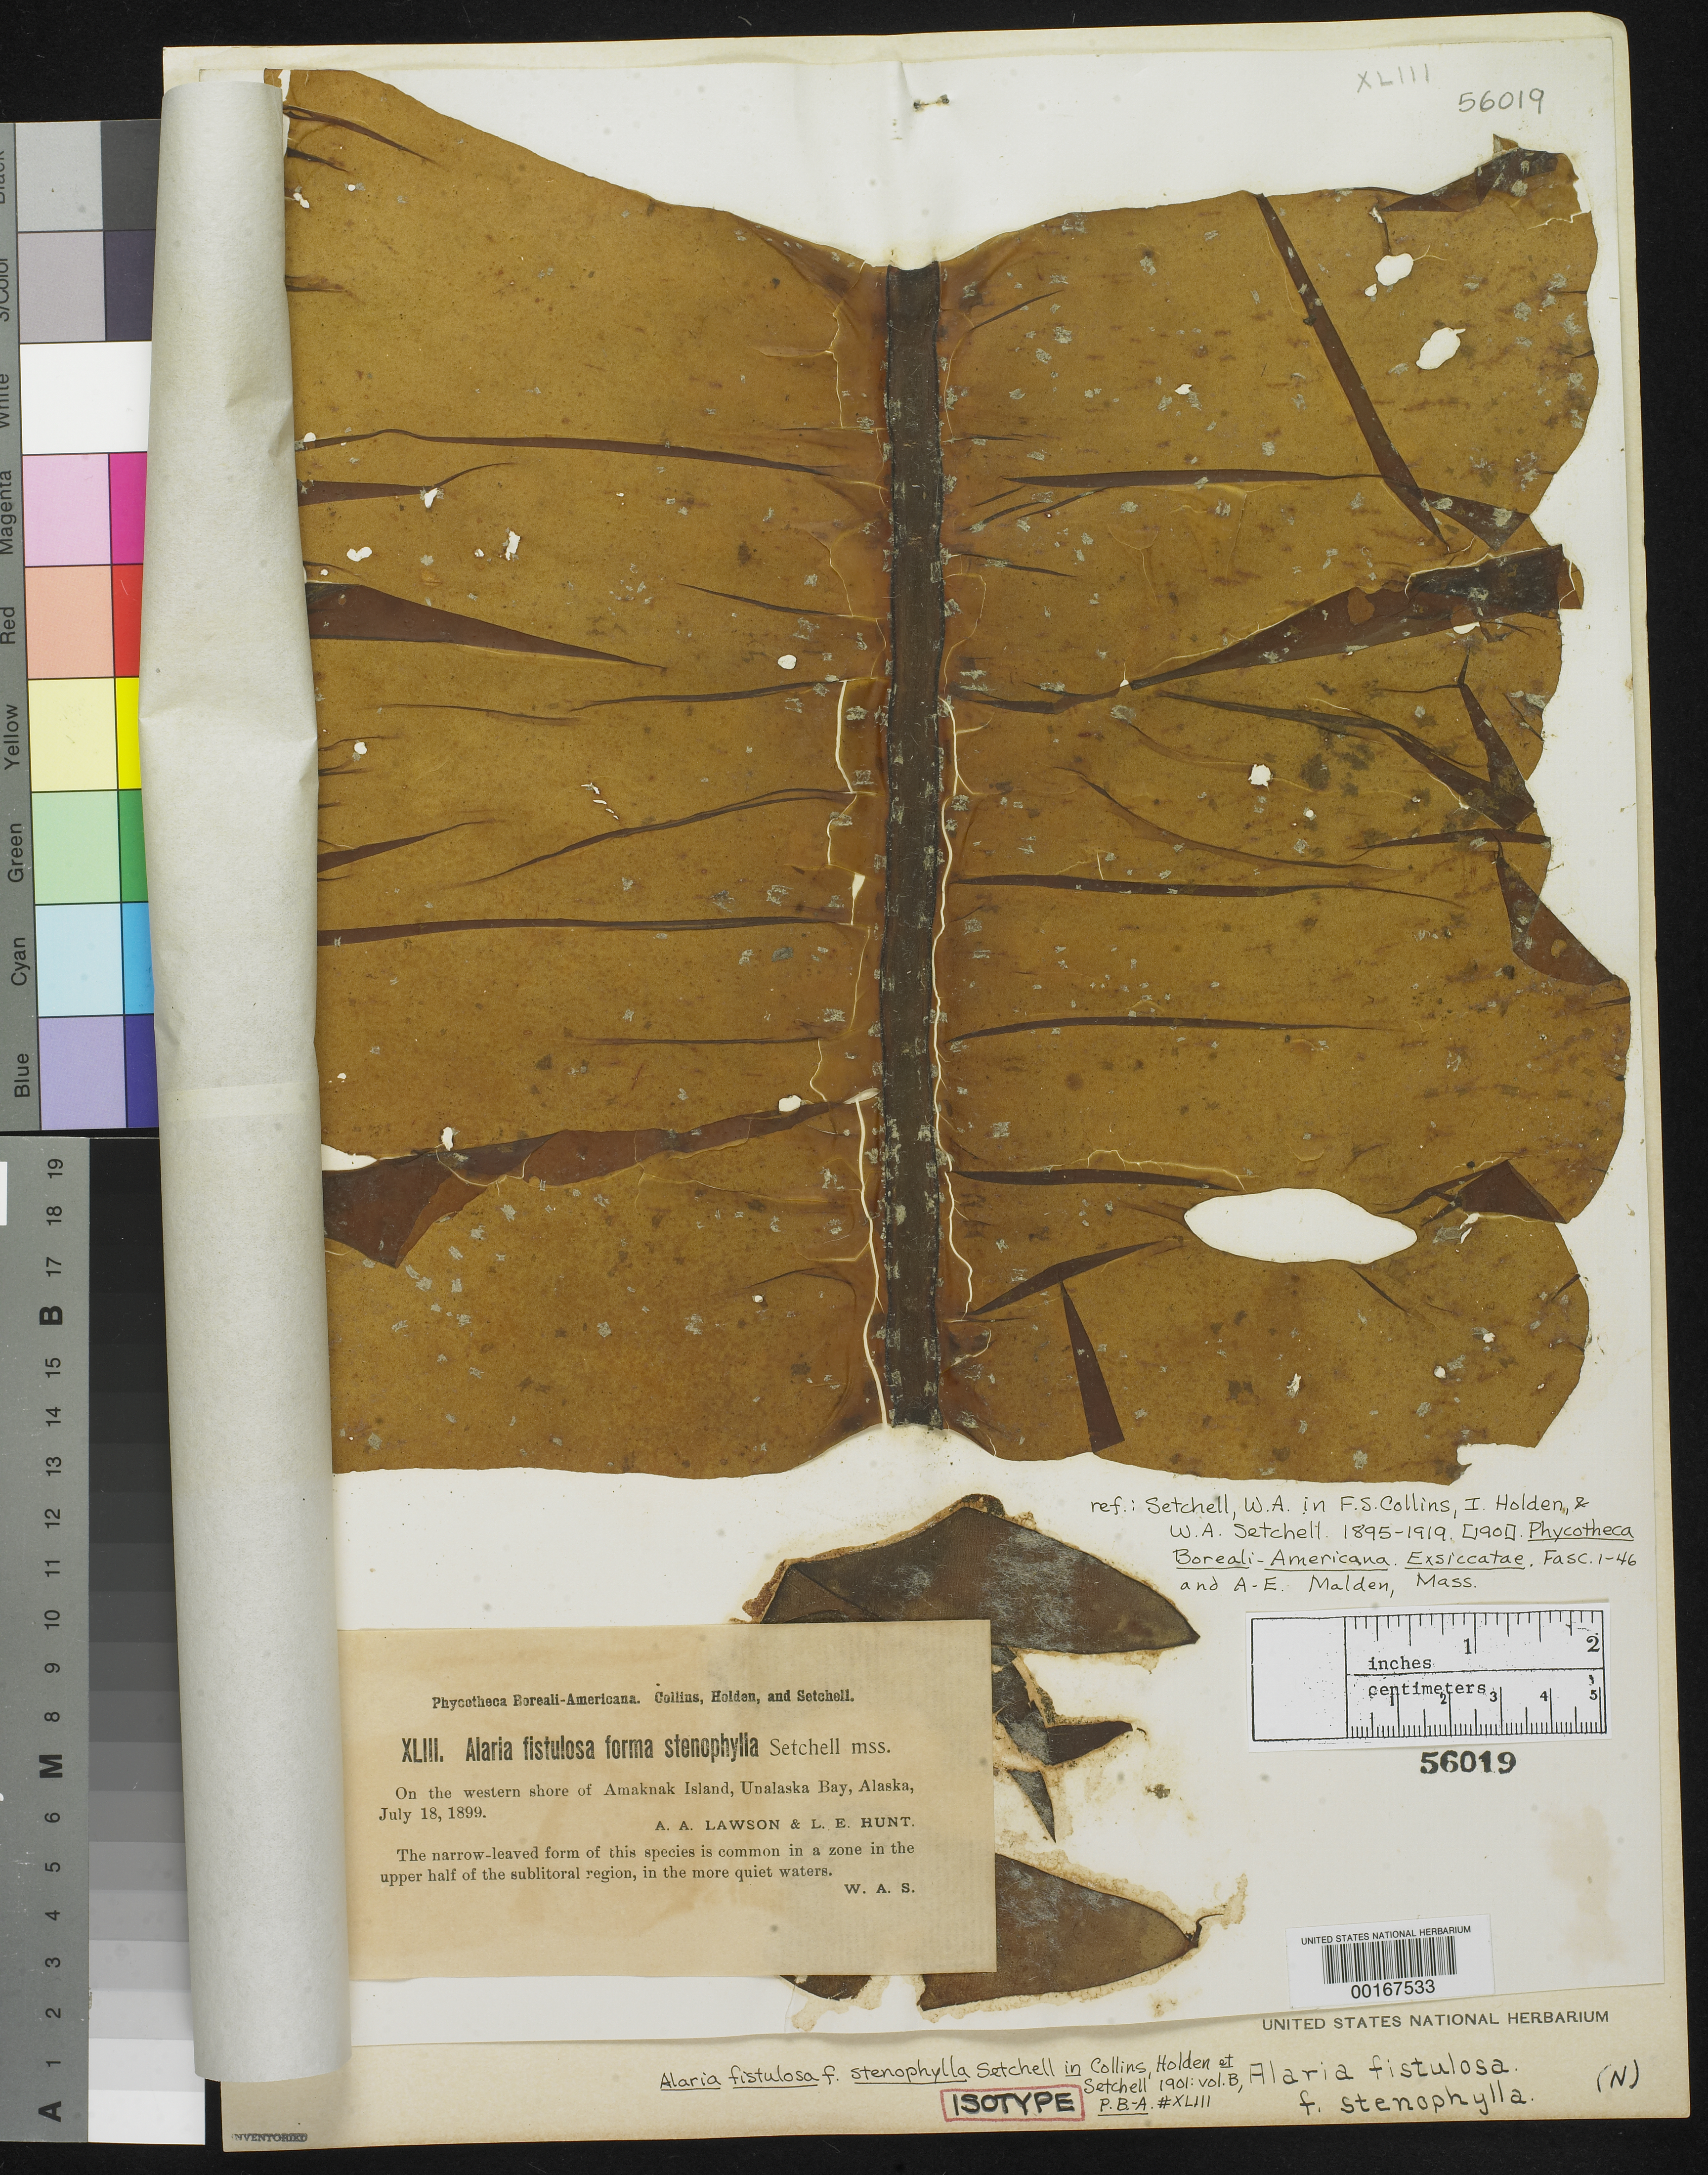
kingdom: Chromista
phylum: Ochrophyta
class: Phaeophyceae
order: Laminariales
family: Alariaceae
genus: Alaria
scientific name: Alaria fistulosa f. stenophylla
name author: Setch. in Collins et al.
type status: Isotype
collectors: A. A. Lawson & L. Hunt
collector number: PB-A XLIII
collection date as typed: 18 Jul 1899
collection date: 1899-07-18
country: United States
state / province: Alaska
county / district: Aleutian Islands Division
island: Unalaska Island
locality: Amaknak Island, Unalaska Bay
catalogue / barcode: US 56019